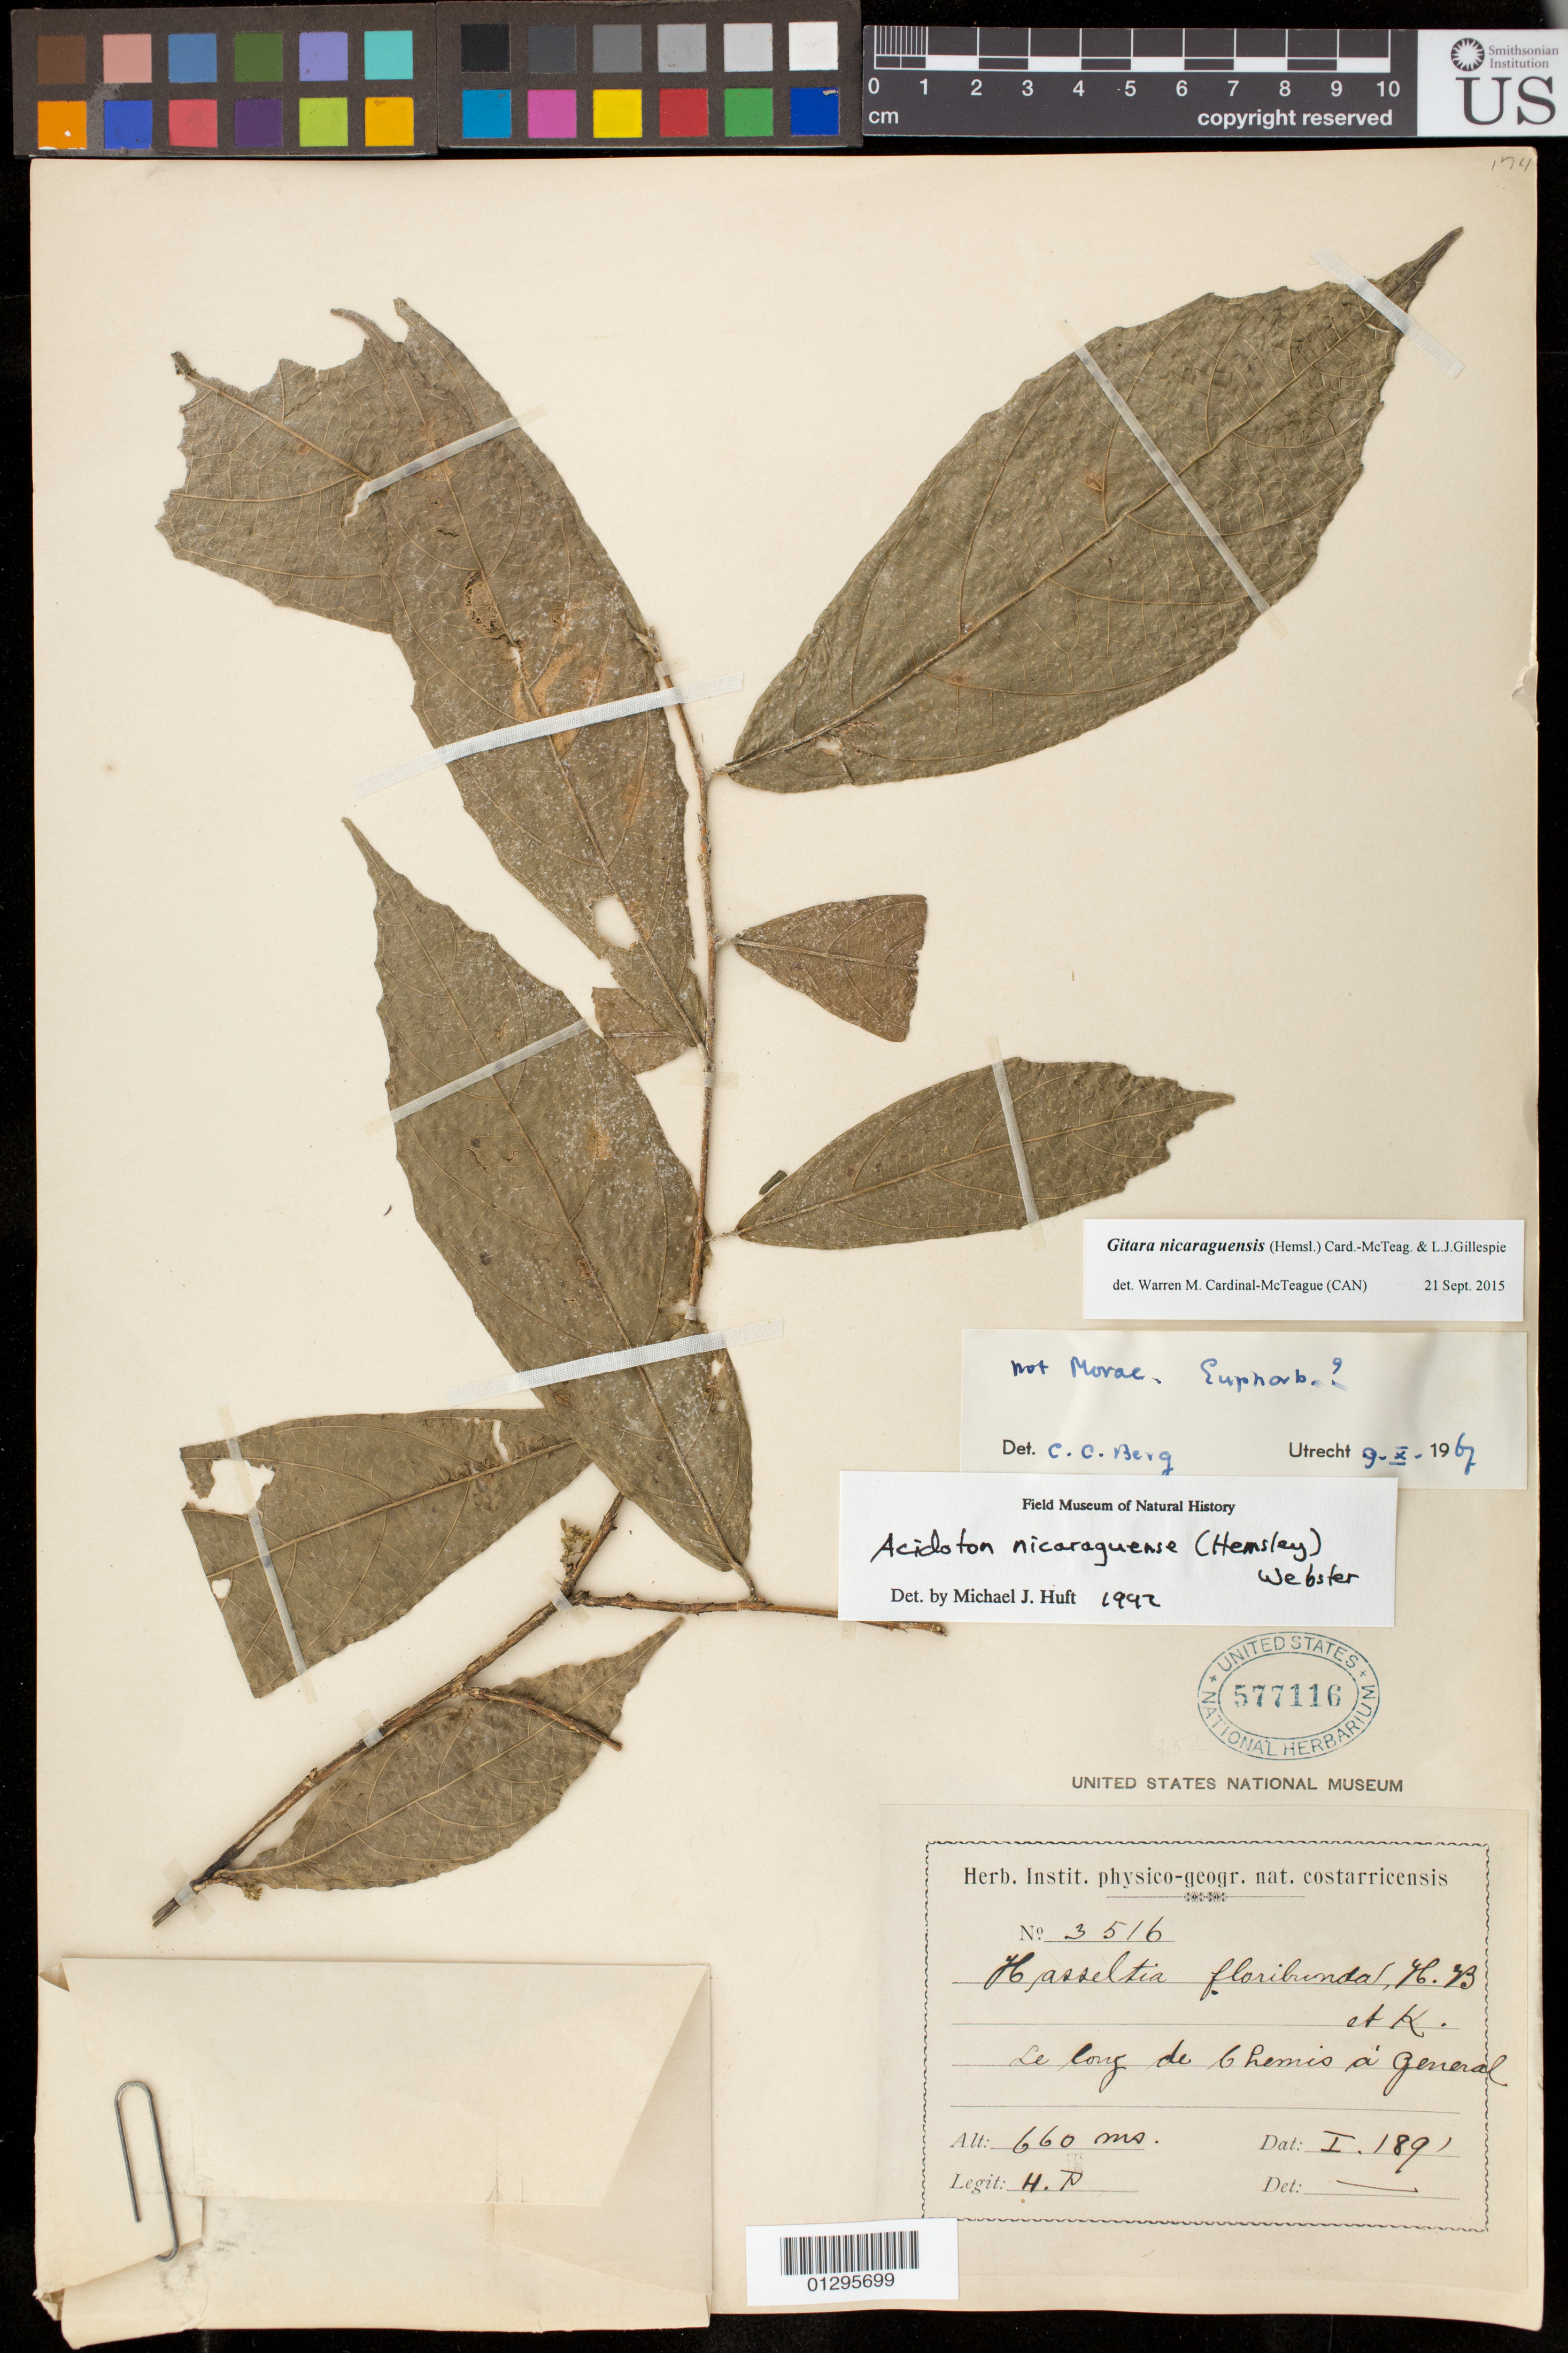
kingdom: Plantae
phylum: Tracheophyta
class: Magnoliopsida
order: Malpighiales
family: Euphorbiaceae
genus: Gitara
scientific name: Gitara nicaraguensis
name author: (Hemsl.) Card.-McTeag. & L.J. Gillespie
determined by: Cardinal-McTeague, Warren H.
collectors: ex Herb. Inst. Physico-Geogr. Nat. Costarricensis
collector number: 3516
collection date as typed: Jan 1891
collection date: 1891-01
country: Costa Rica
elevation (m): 660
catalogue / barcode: US 577116